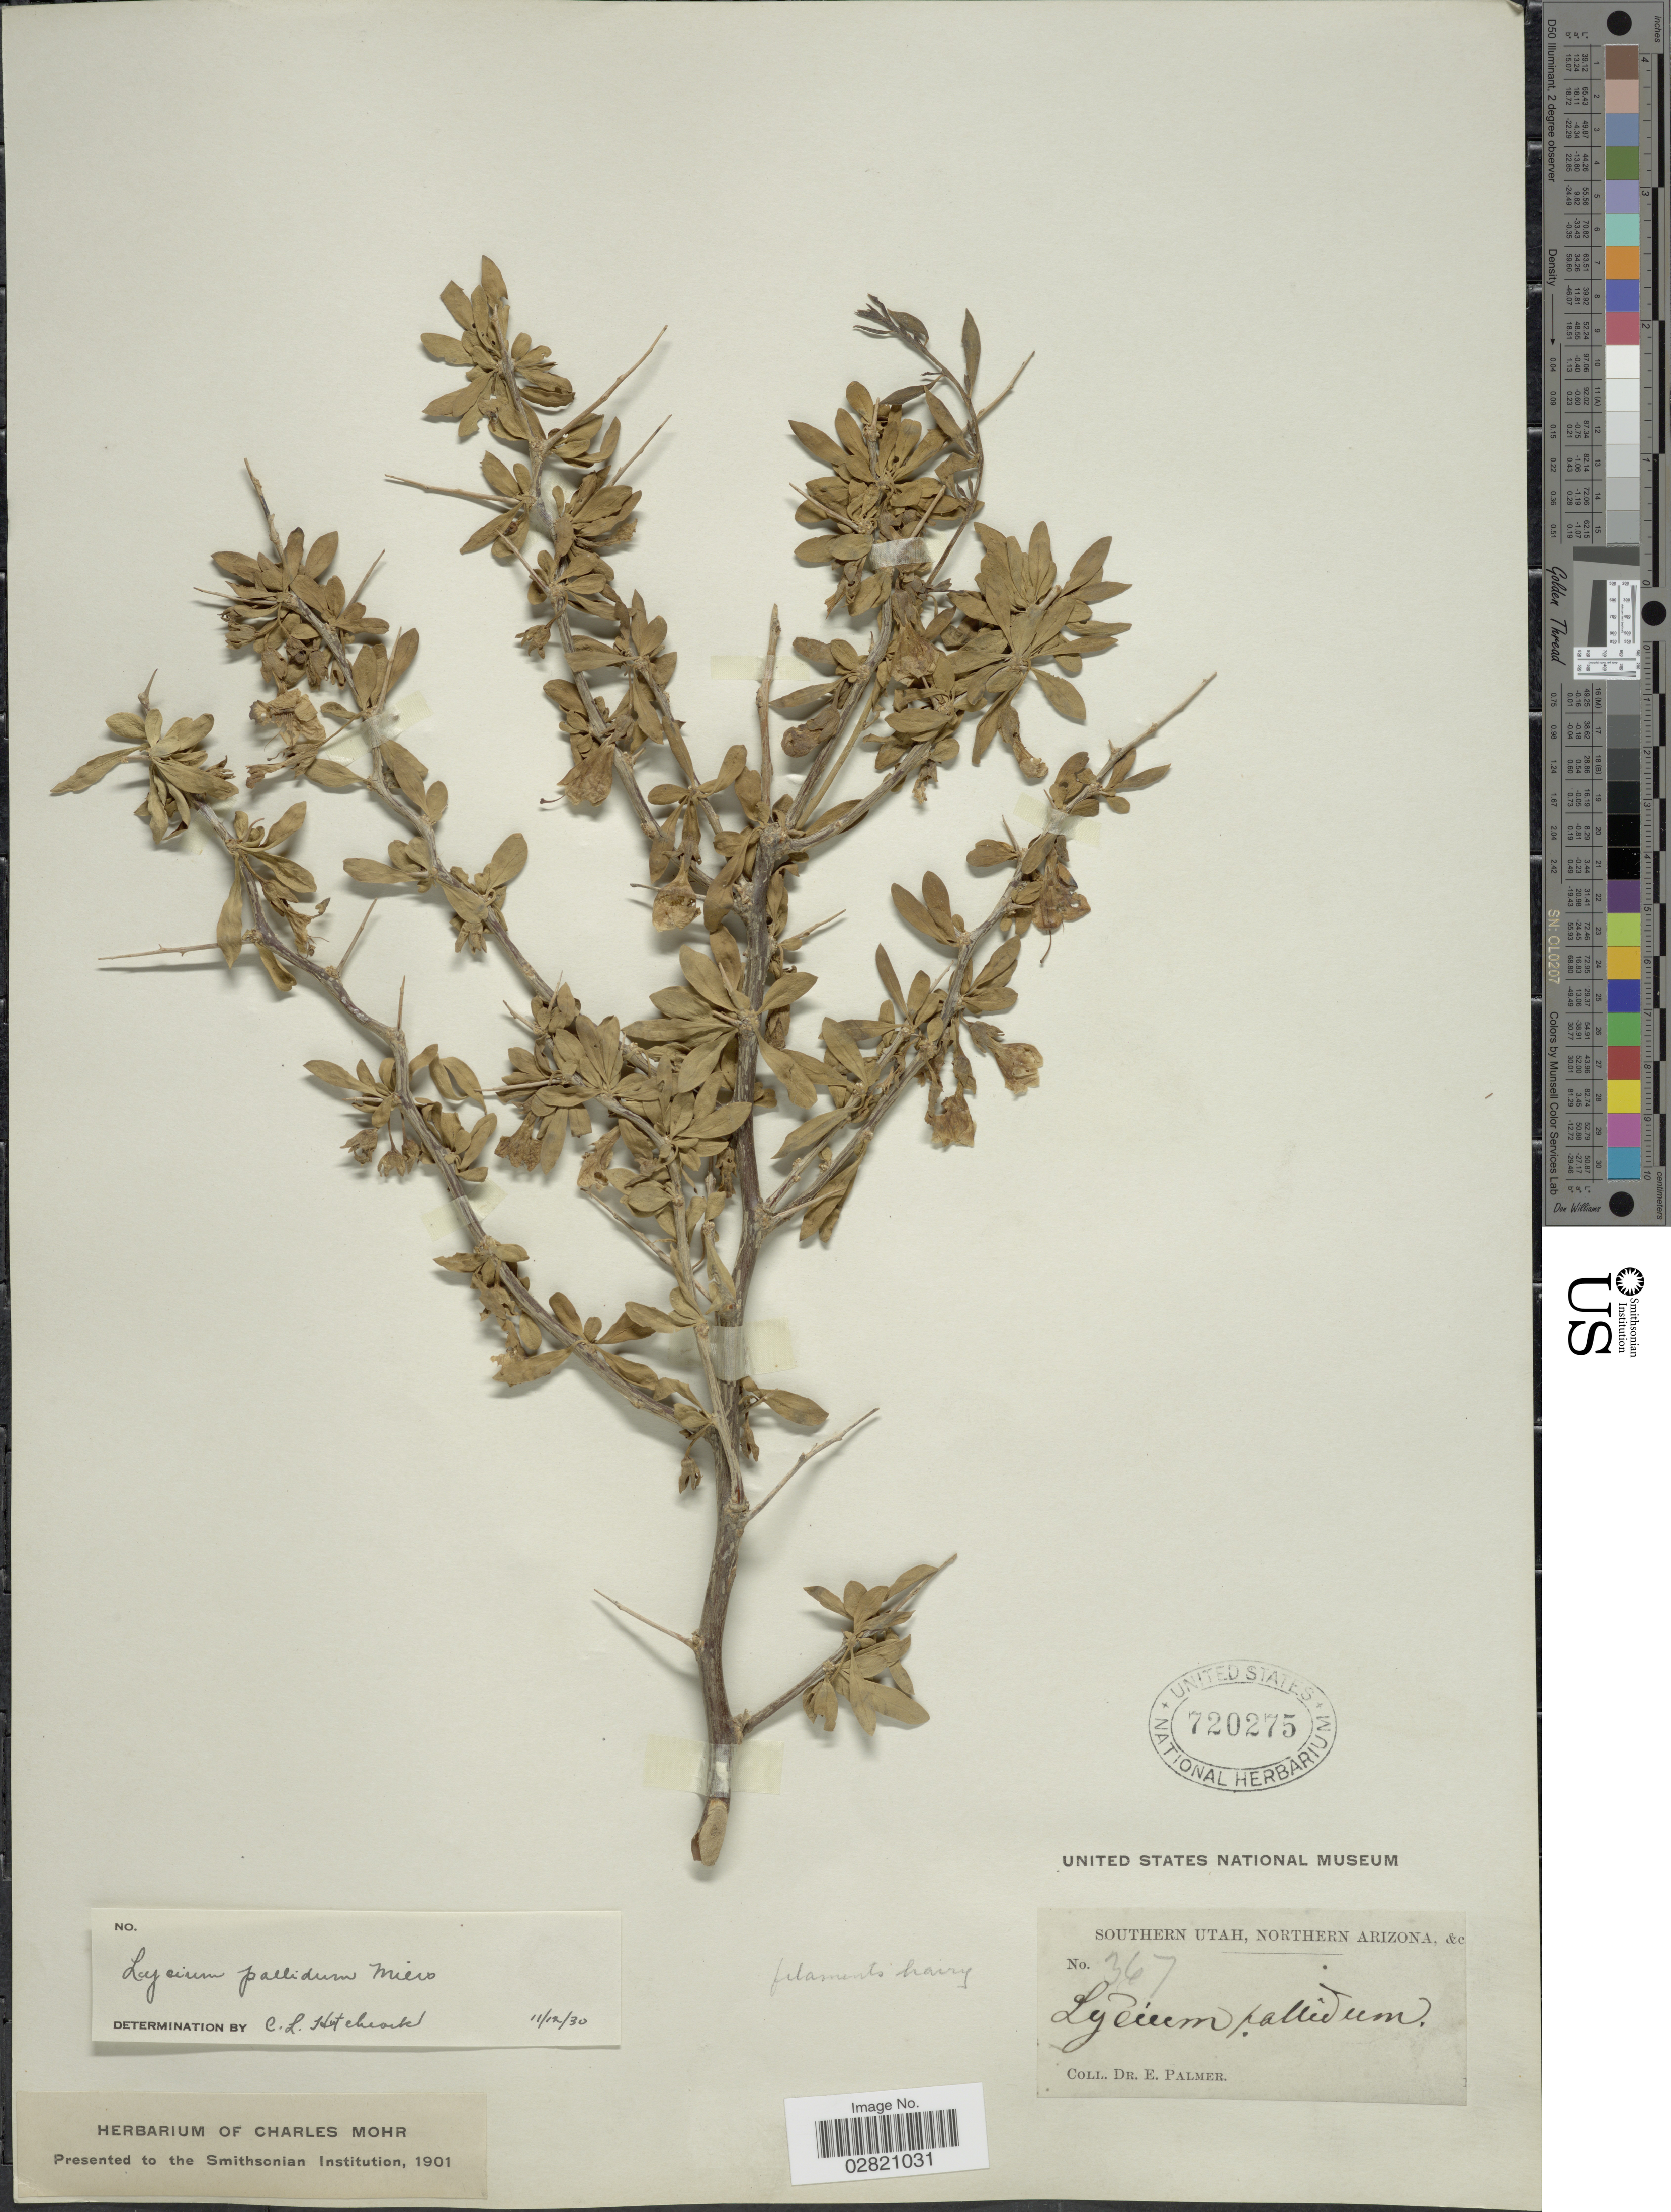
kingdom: Plantae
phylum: Tracheophyta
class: Magnoliopsida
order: Solanales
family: Solanaceae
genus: Lycium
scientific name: Lycium pallidum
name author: Miers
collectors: E. Palmer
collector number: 367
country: United States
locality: Southern Utah, Northern Arizona, &c.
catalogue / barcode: US 720275